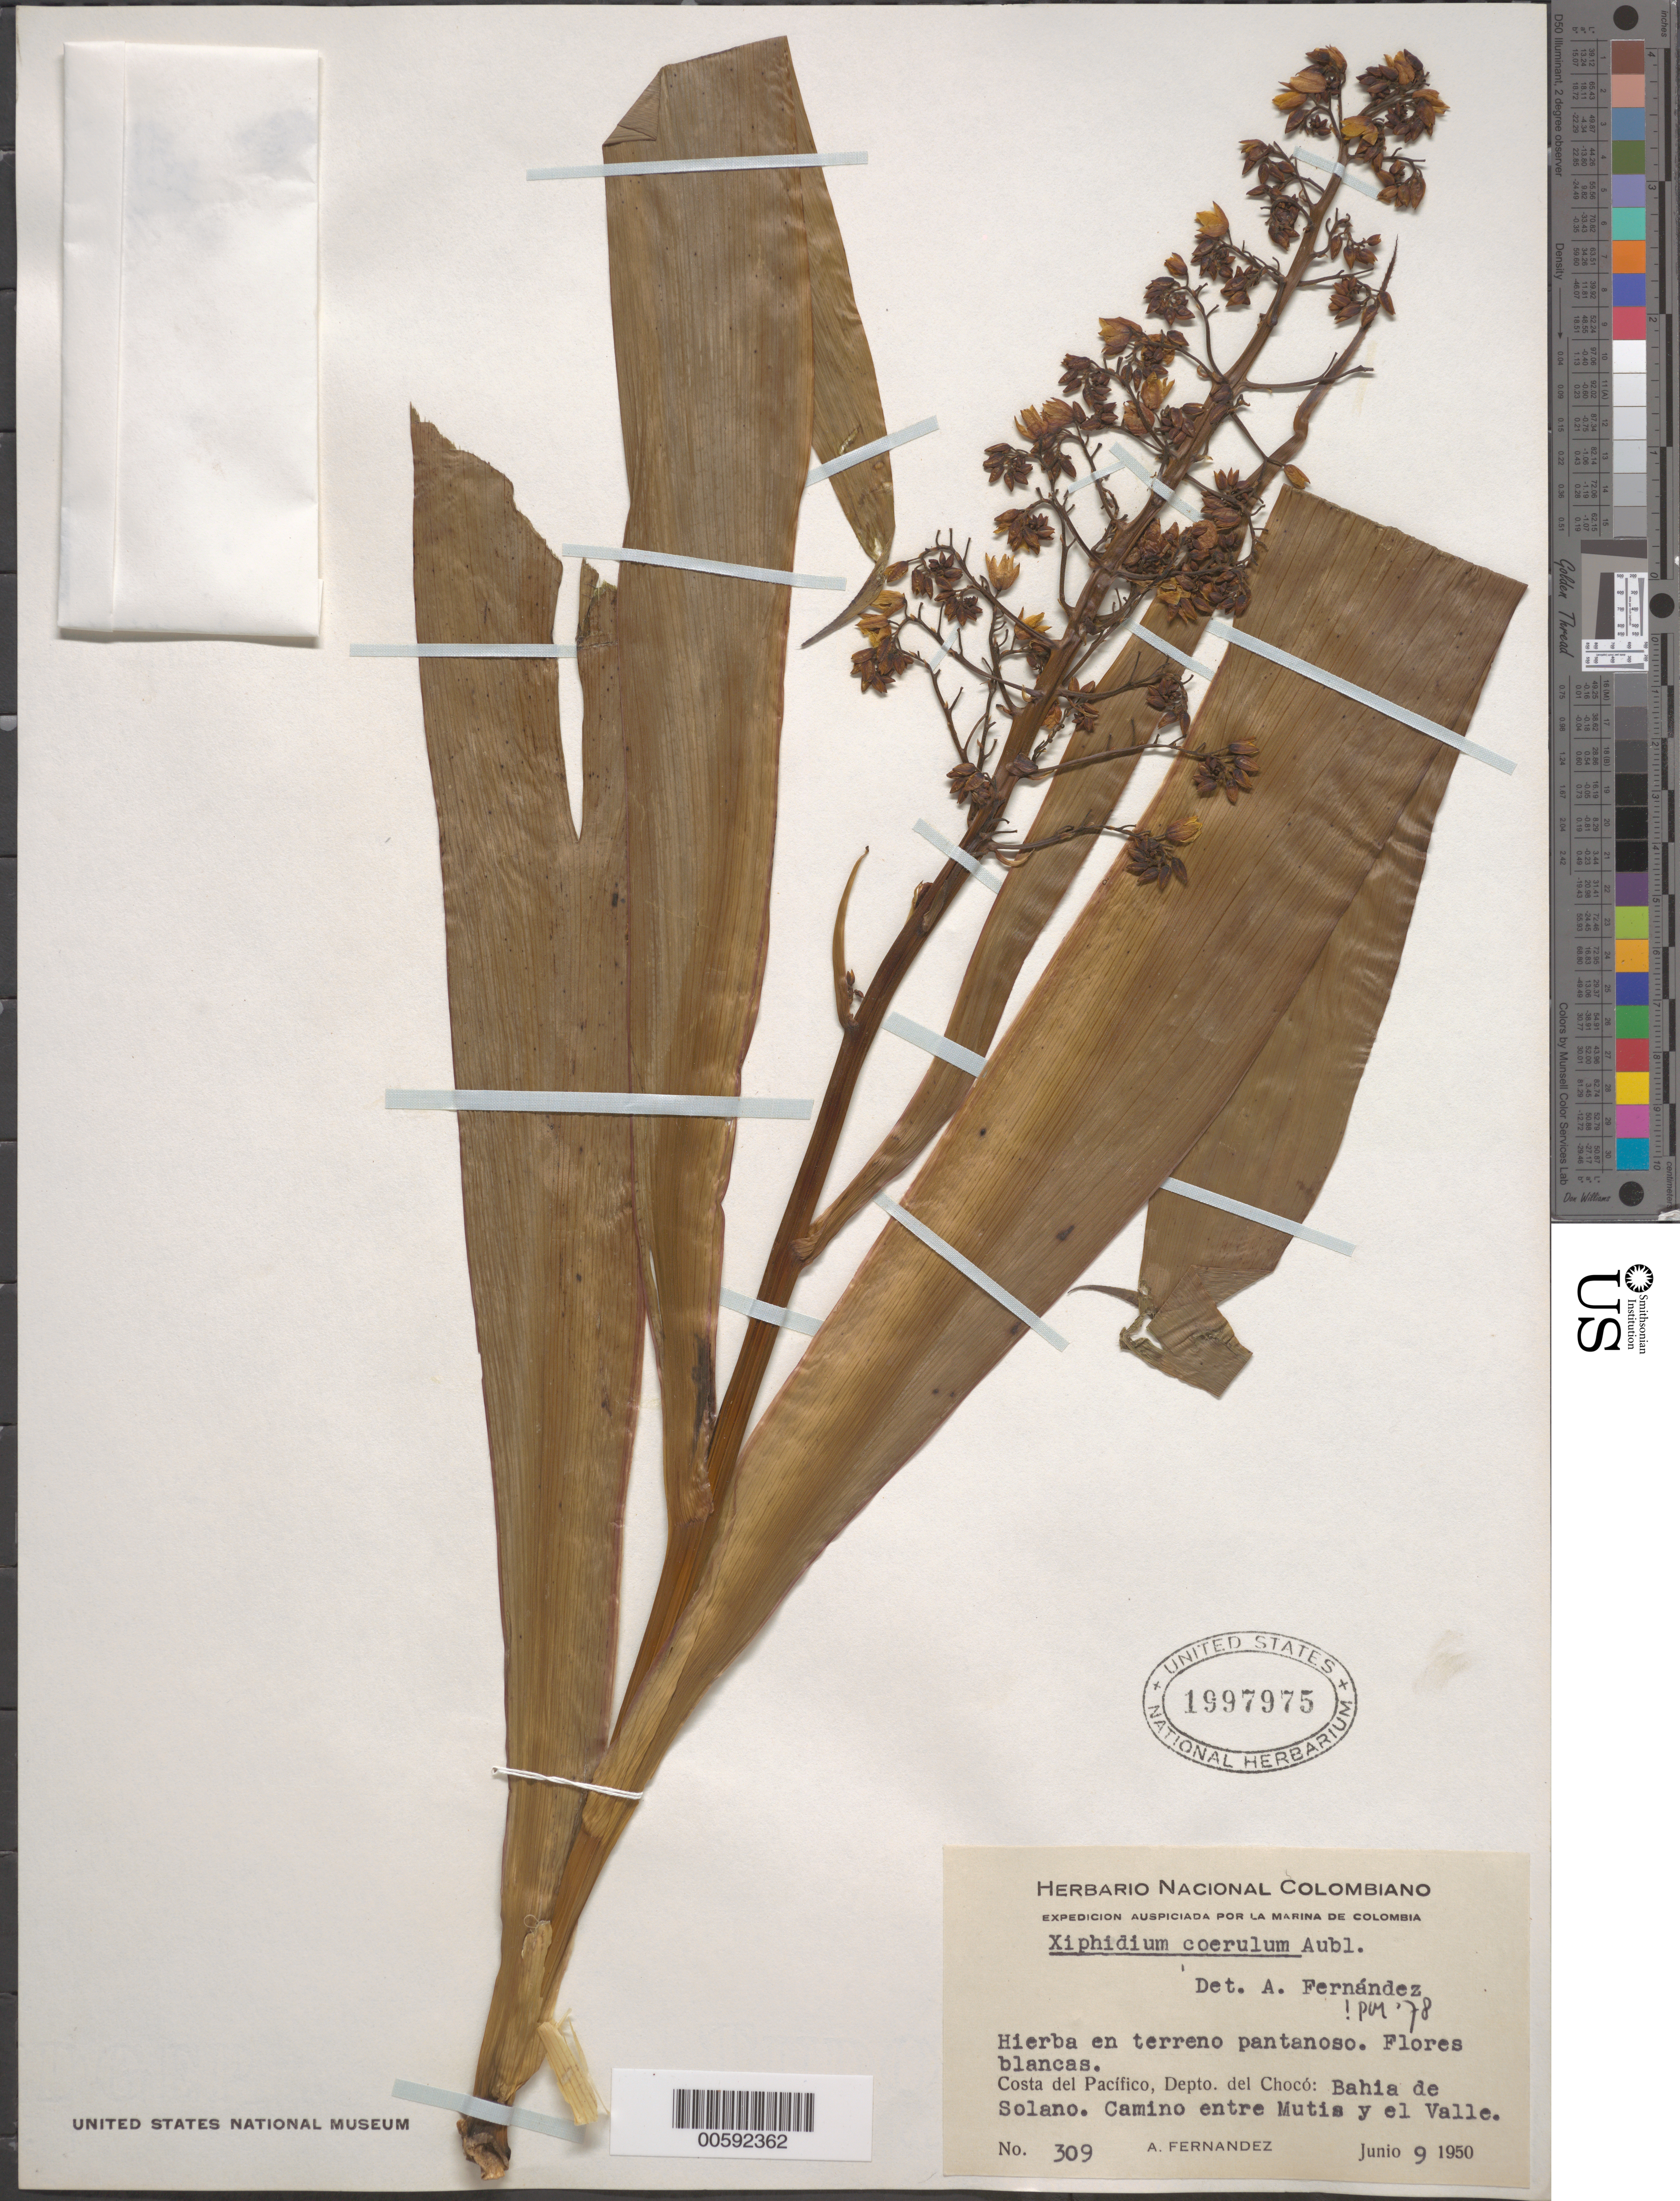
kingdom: Plantae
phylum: Tracheophyta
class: Liliopsida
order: Commelinales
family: Haemodoraceae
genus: Xiphidium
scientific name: Xiphidium caeruleum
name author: Aubl.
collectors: A. Fernández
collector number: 309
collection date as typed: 09 Jun 1950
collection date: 1950-06-09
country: Colombia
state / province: Chocó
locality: Costa del Pacifico, Bahia de Solano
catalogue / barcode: US 1997975